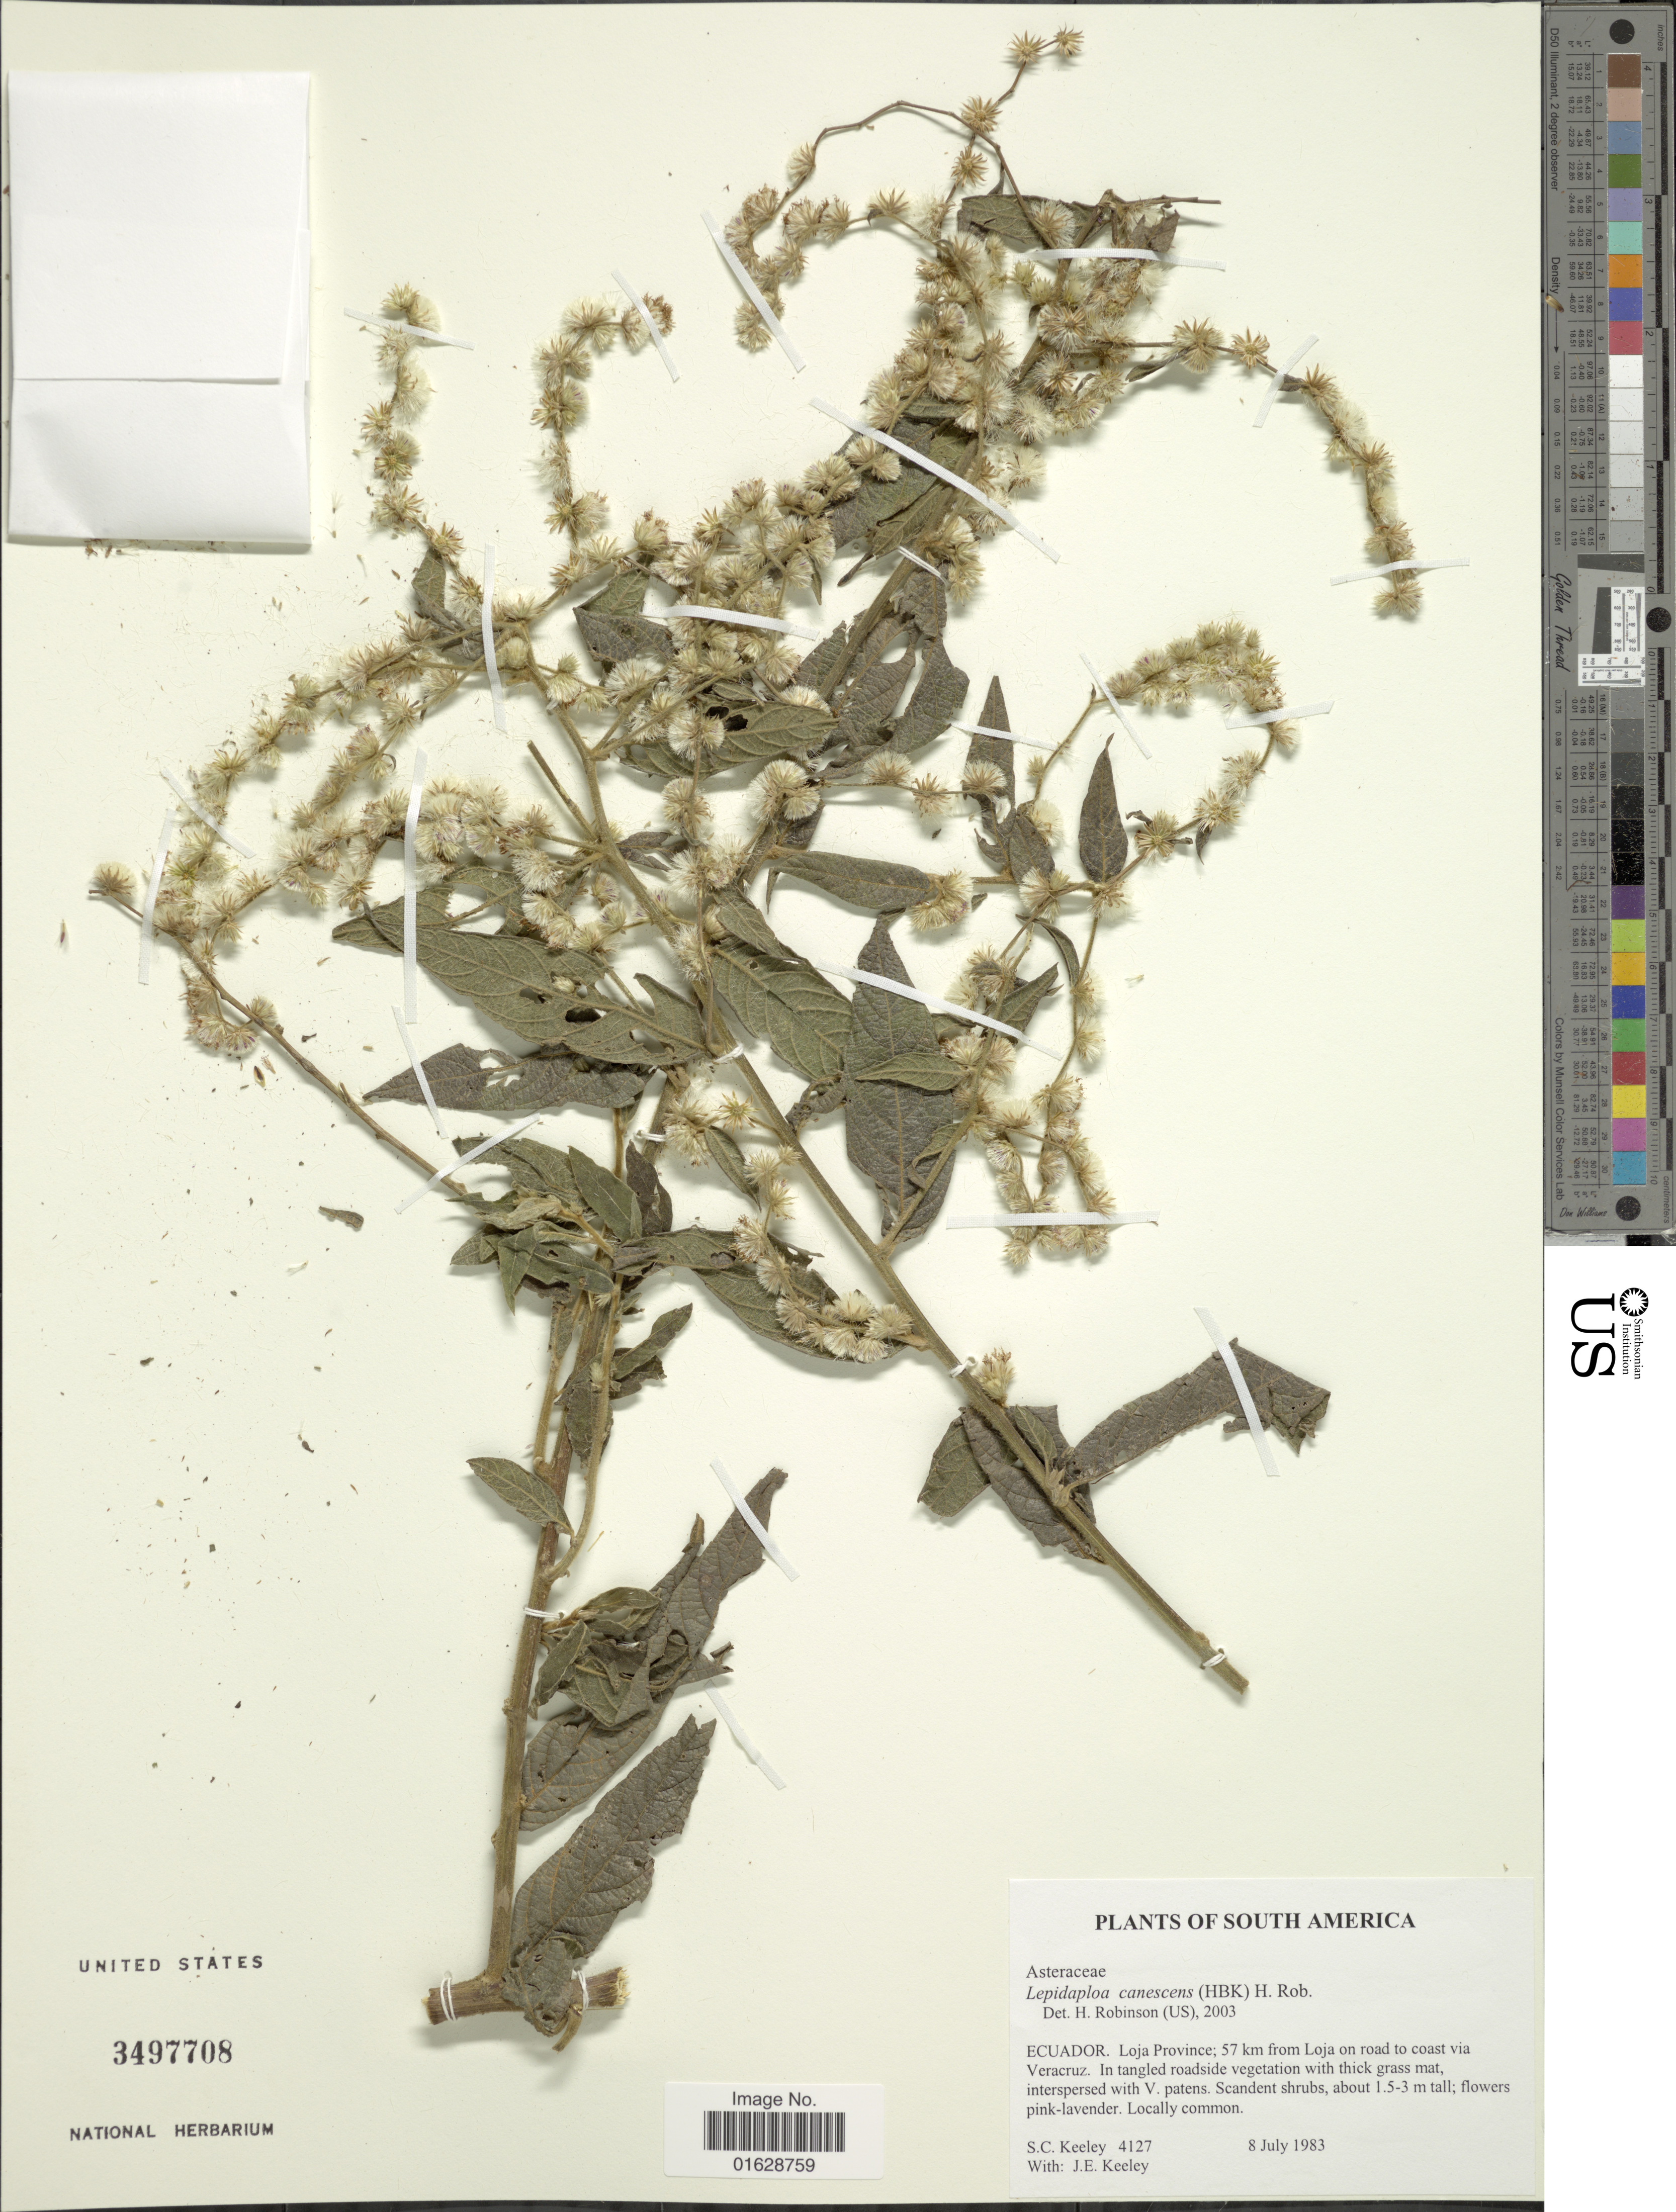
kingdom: Plantae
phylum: Tracheophyta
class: Magnoliopsida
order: Asterales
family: Asteraceae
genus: Lepidaploa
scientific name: Lepidaploa canescens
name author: (Kunth) H. Rob.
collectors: S. C. Keeley & J. E. Keeley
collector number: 4127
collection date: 1983-07-08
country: Ecuador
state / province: Loja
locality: Loja Province; 57 km from Loja on road to coat via Veracruz.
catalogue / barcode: US 3497708